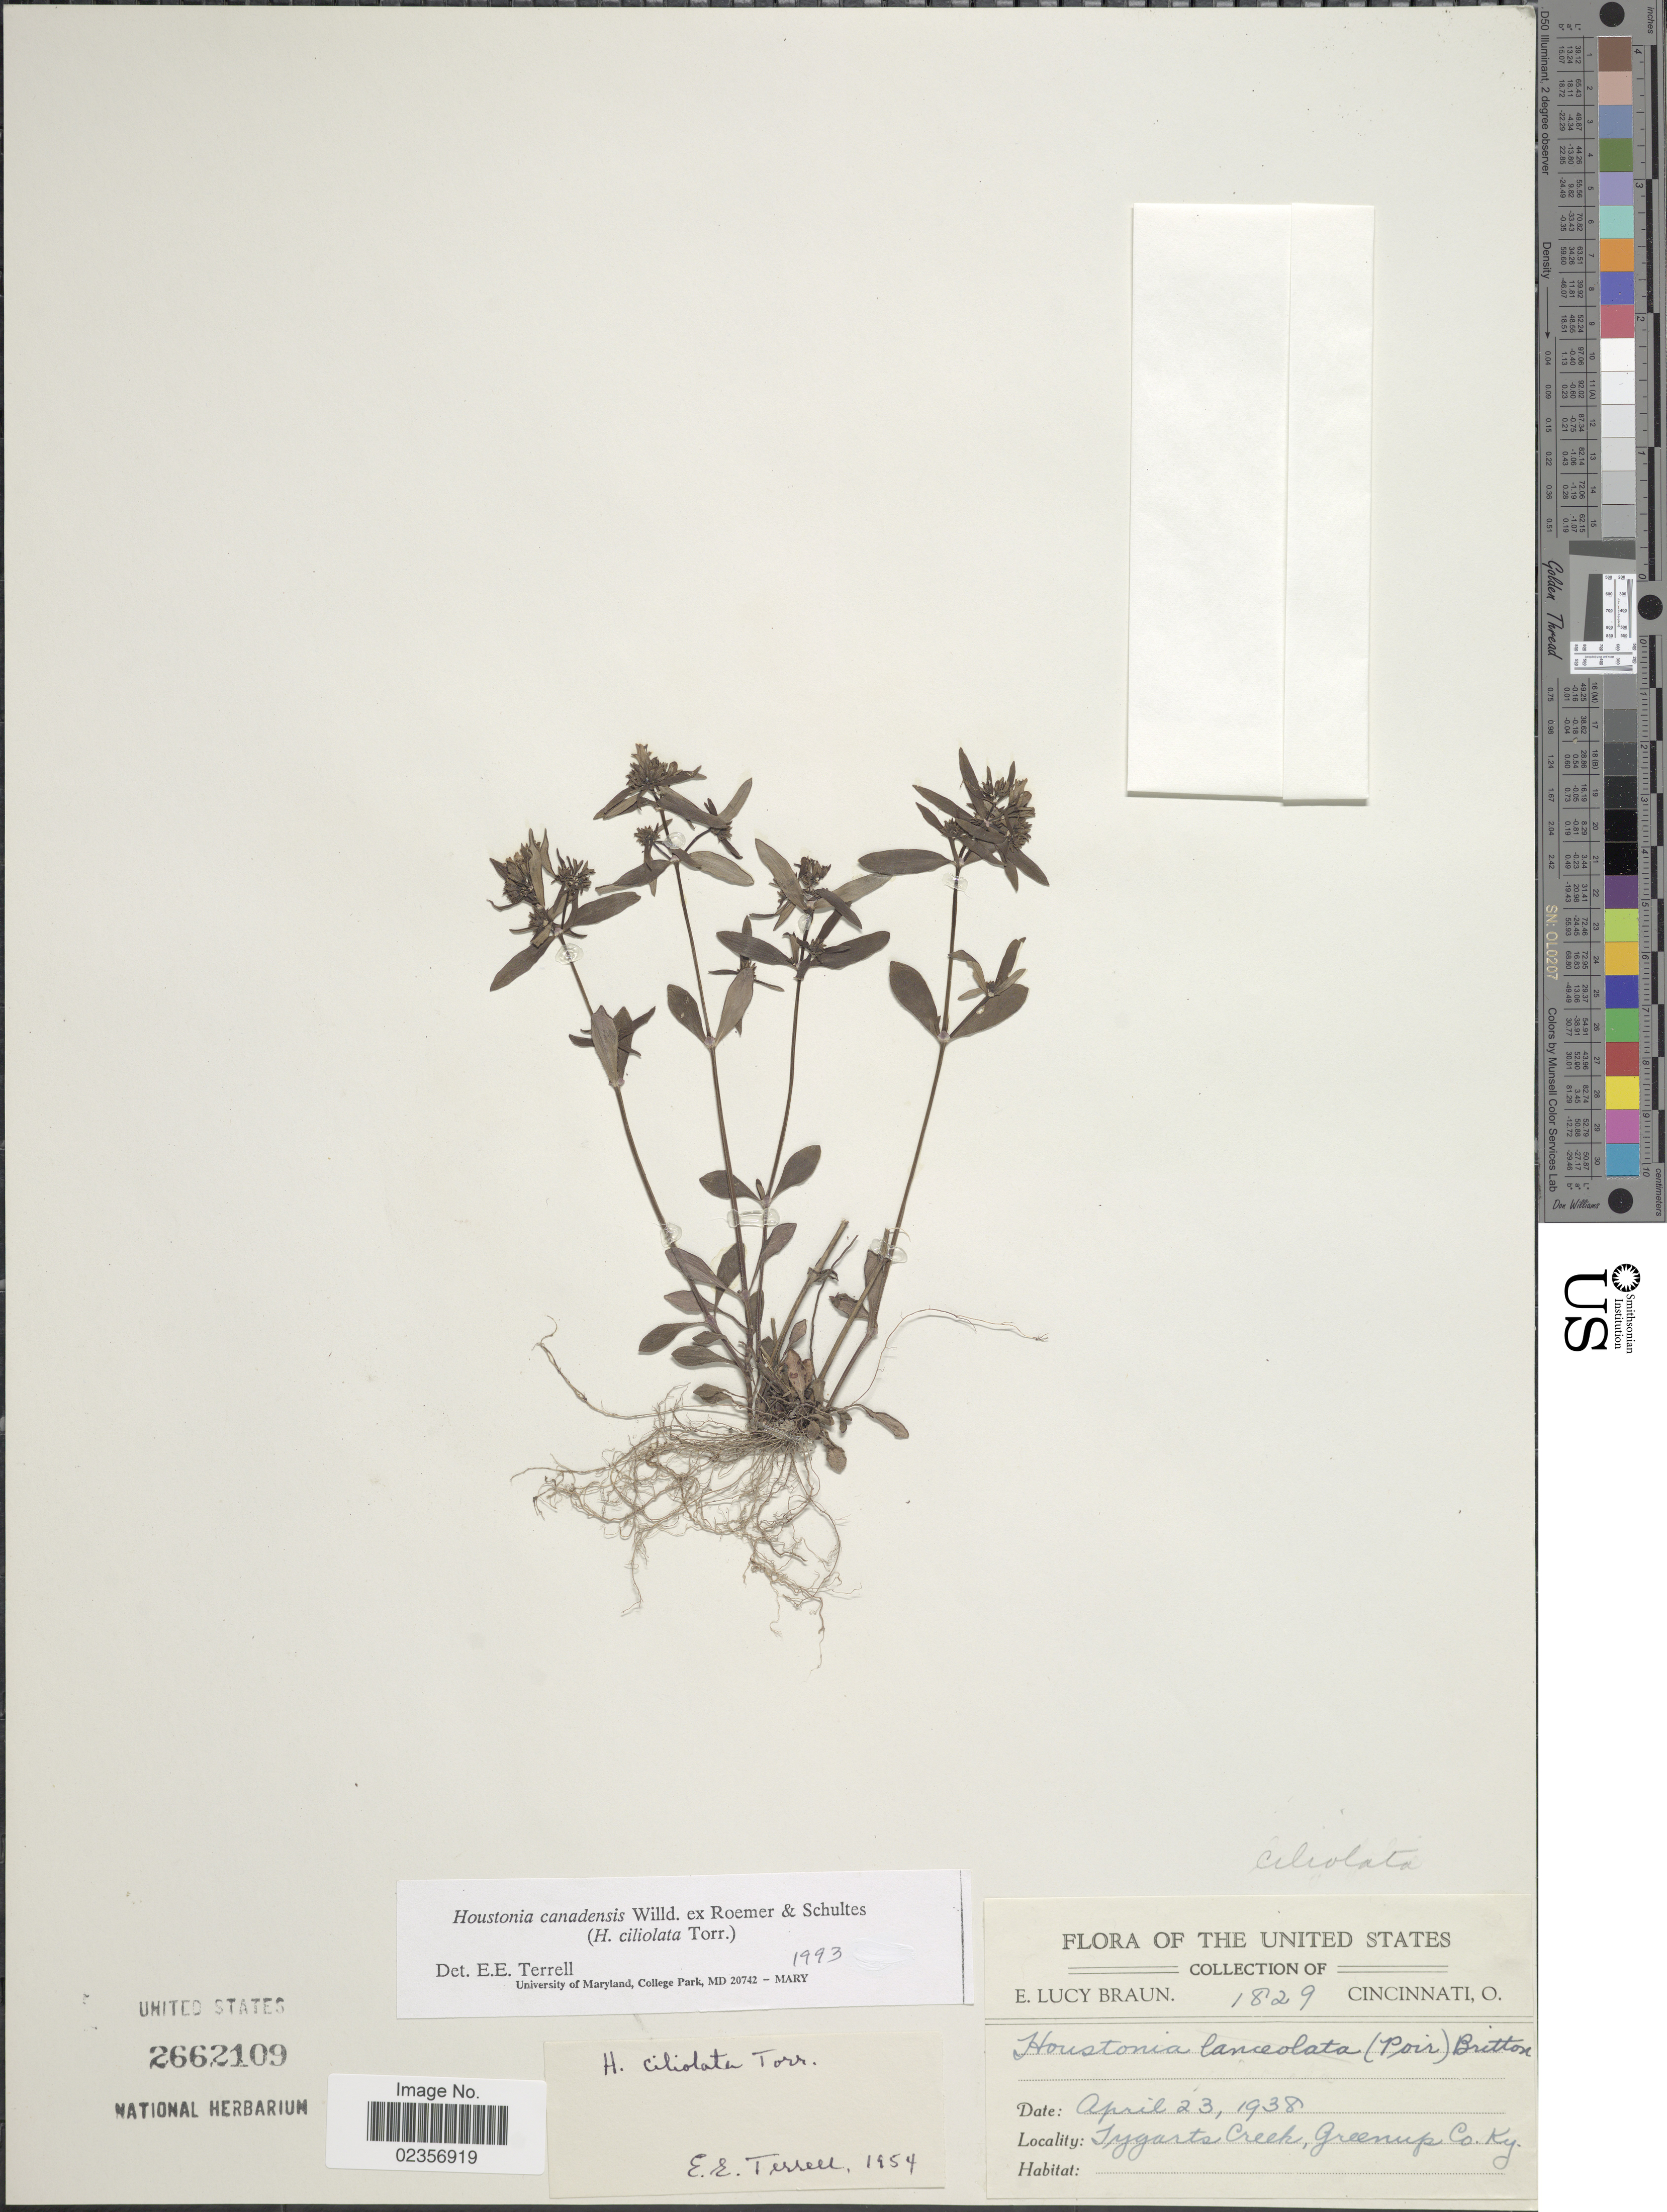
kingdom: Plantae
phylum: Tracheophyta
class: Magnoliopsida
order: Gentianales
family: Rubiaceae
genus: Houstonia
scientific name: Houstonia canadensis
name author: Willd.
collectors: E. L. Braun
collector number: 1829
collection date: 1938-04-23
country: United States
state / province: Kentucky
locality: Tygarts Creek, Greenup Co.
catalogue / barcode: US 2662109